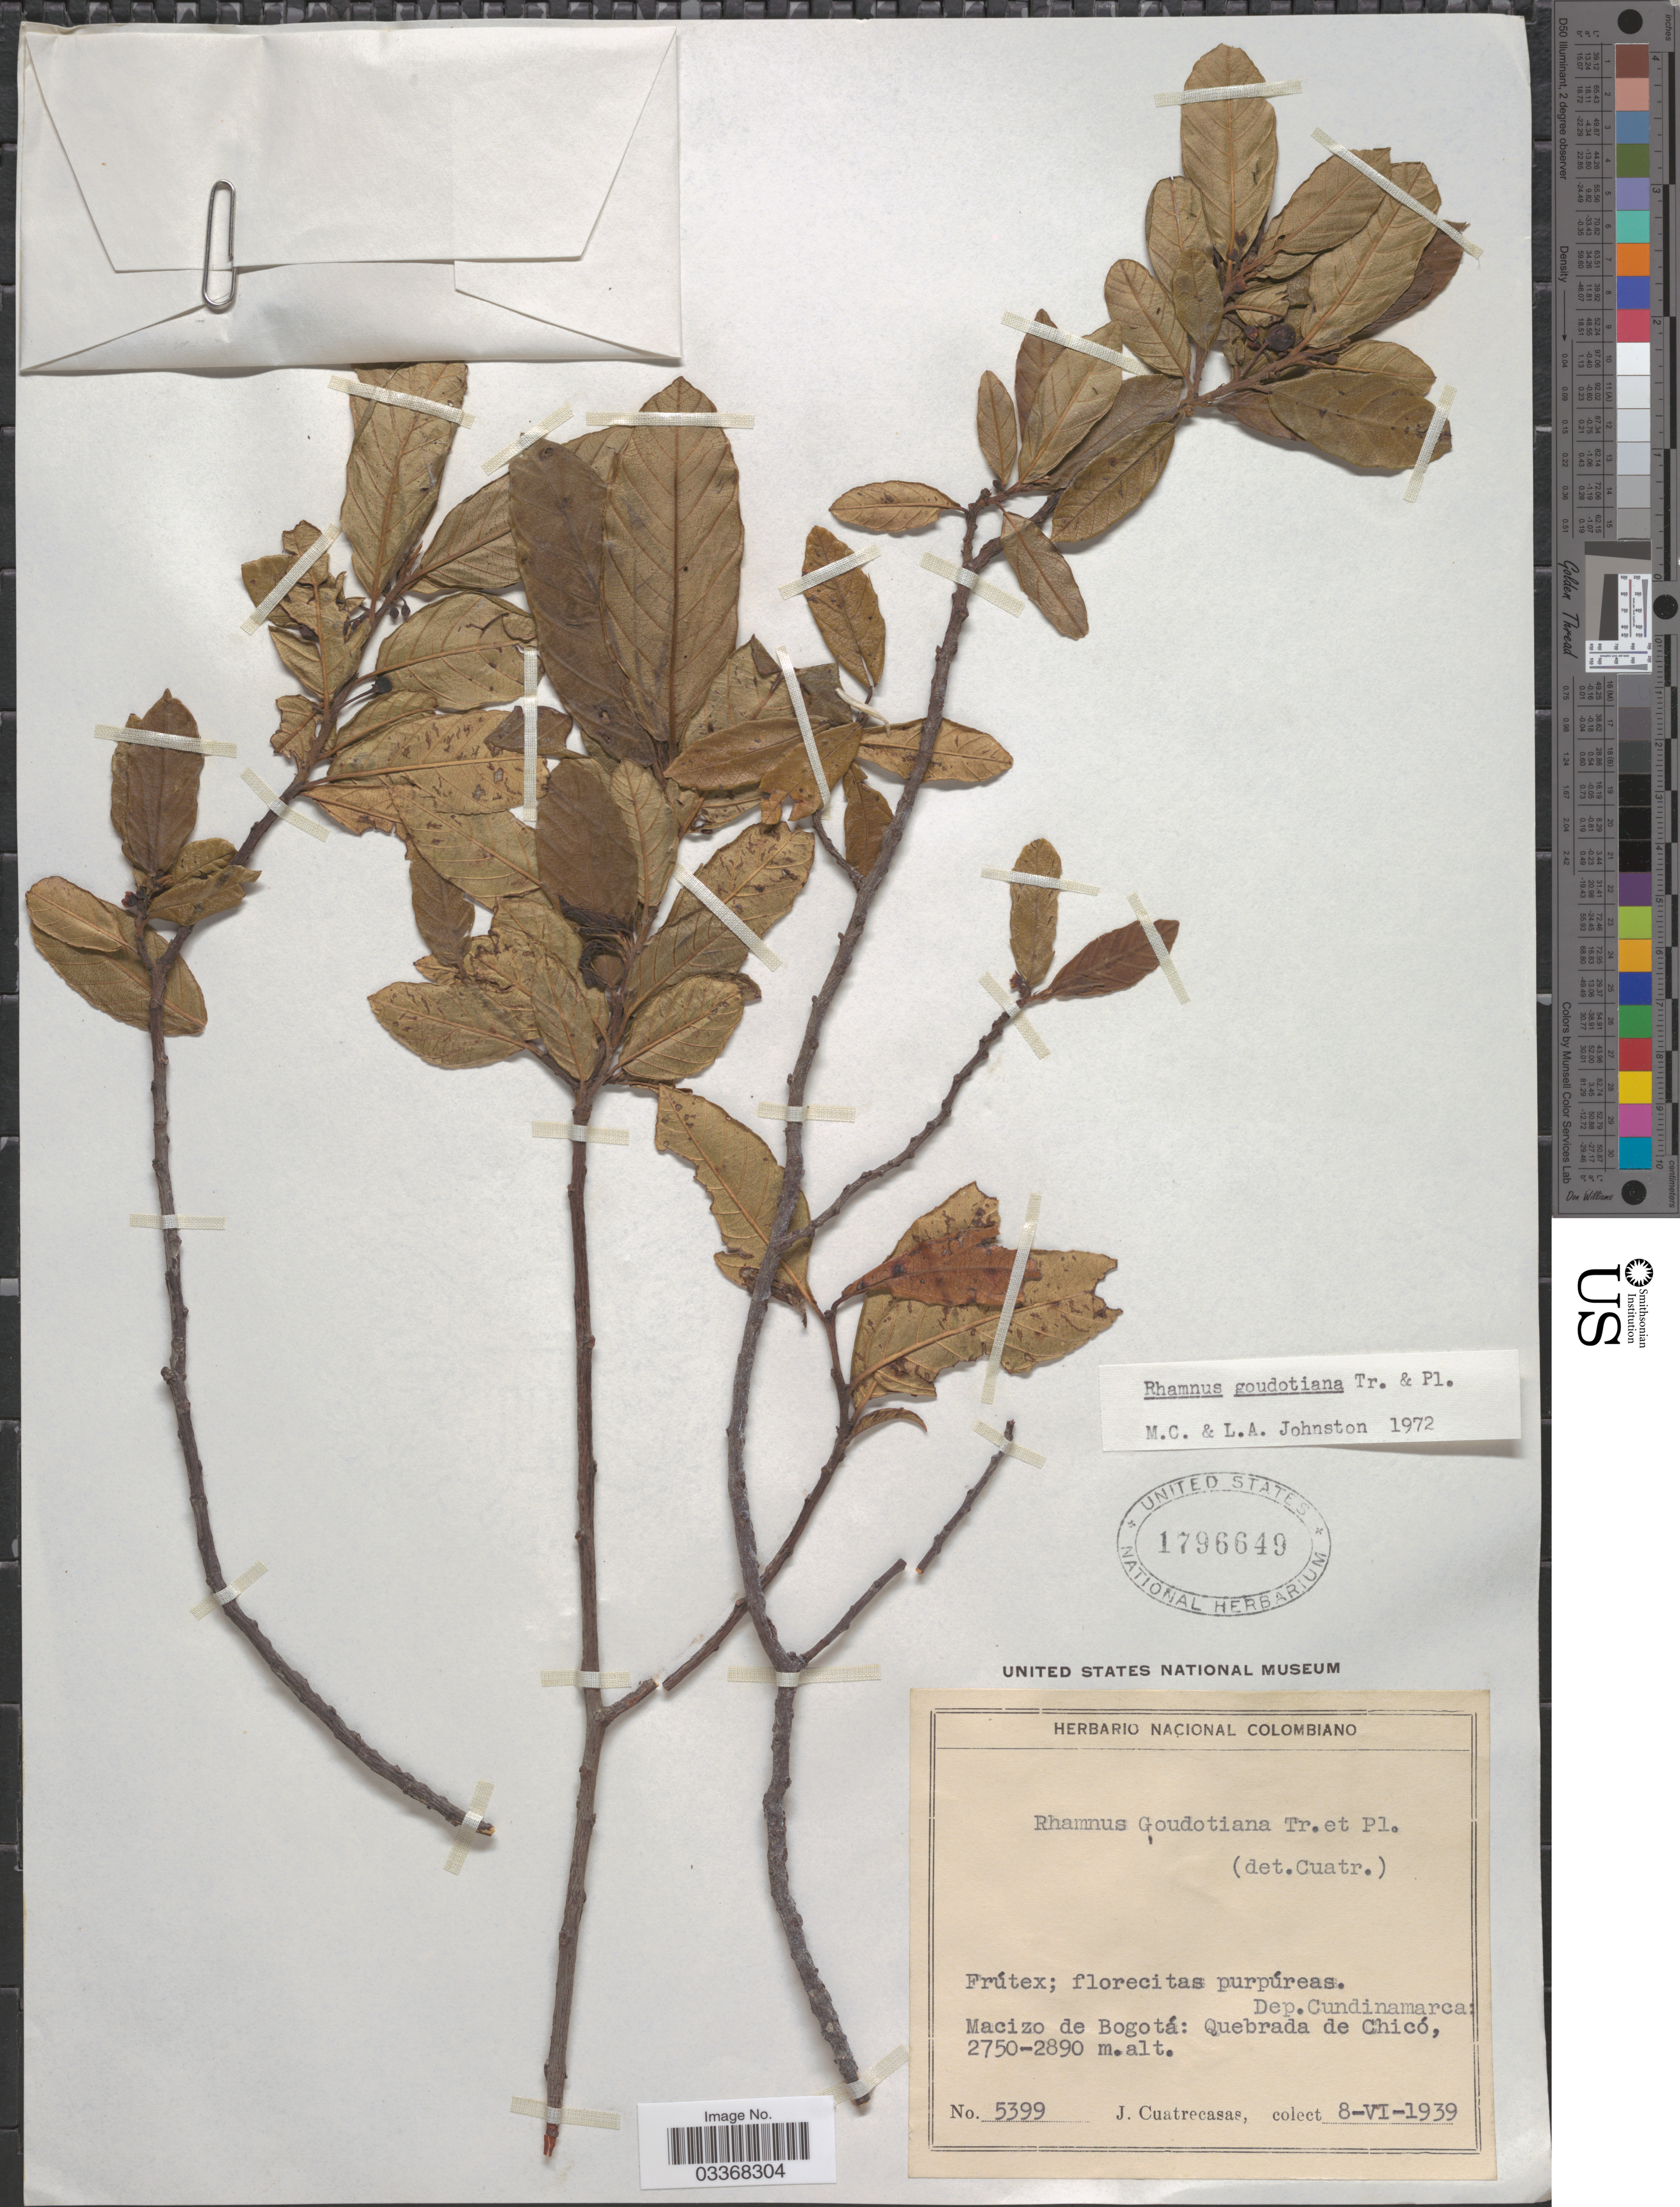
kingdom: Plantae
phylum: Tracheophyta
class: Magnoliopsida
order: Rosales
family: Rhamnaceae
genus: Frangula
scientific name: Frangula goudotiana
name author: (Triana & Planch.) Grubov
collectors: J. Cuatrecasas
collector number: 5399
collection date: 1939-06-08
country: Colombia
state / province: Cundinamarca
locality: Dep. Cundinamarca: Maciza de Bogotá: Quebrada de Chicó.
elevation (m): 2750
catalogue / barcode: US 1796649